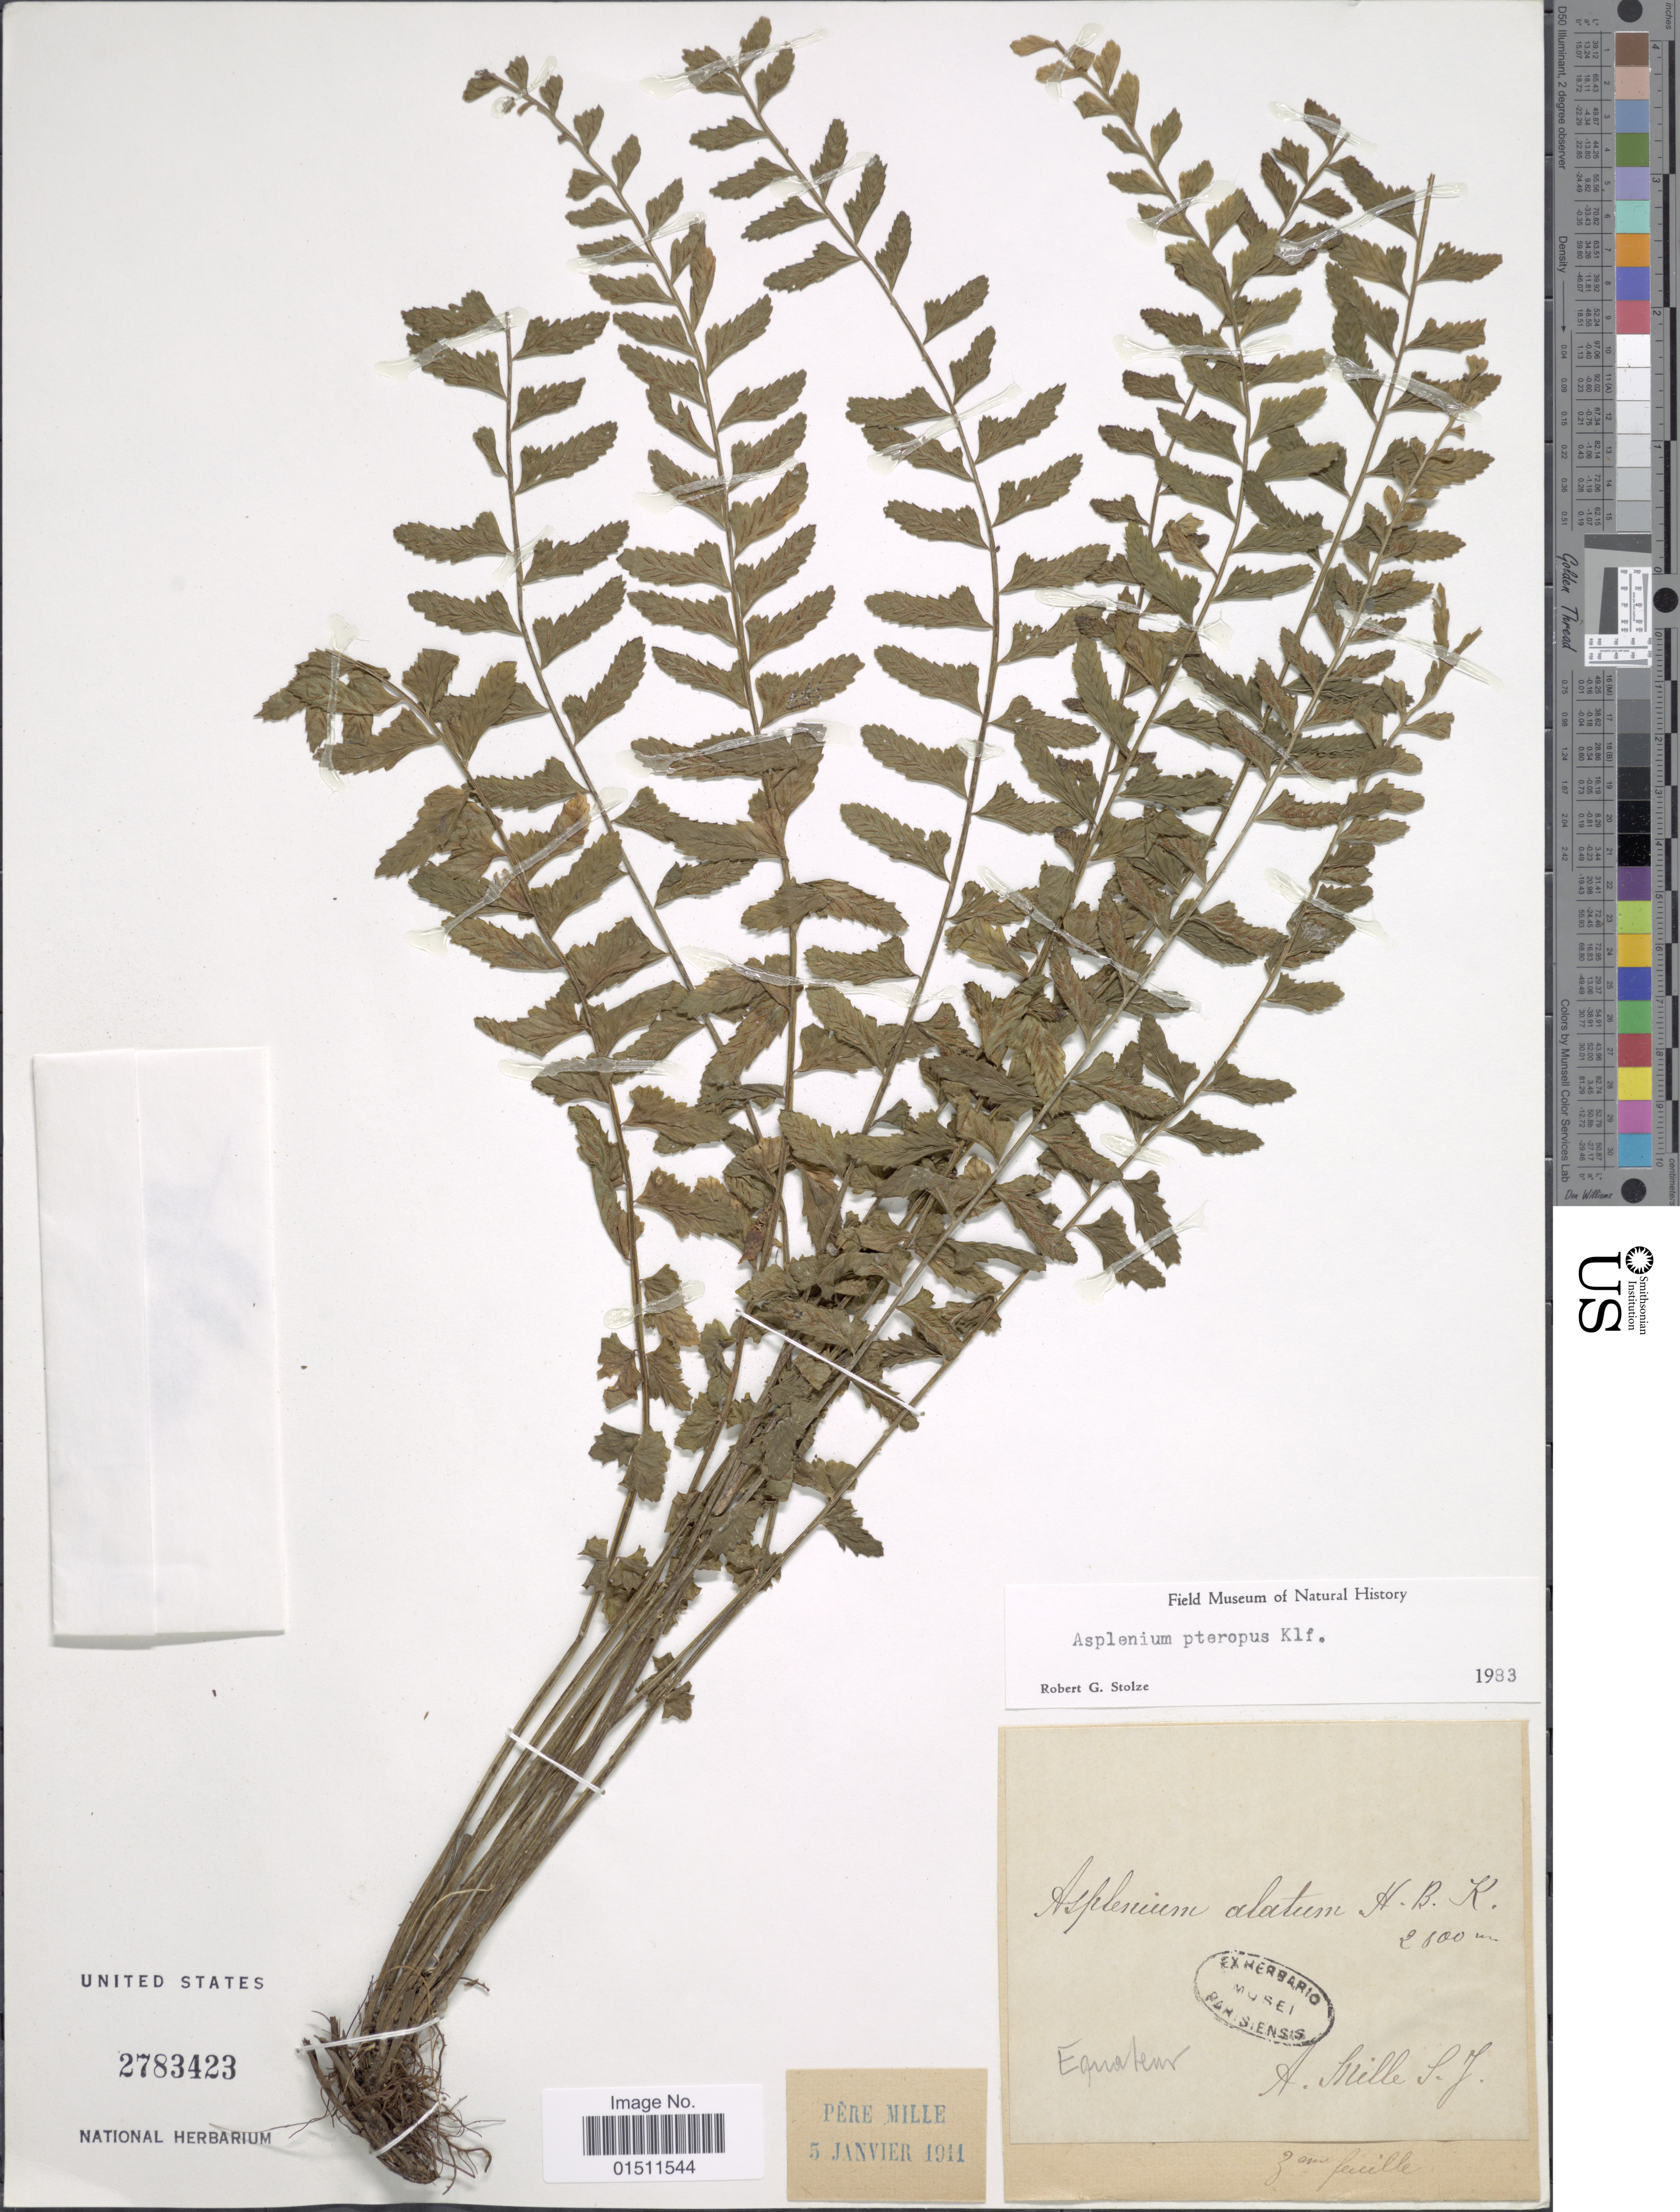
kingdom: Plantae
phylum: Tracheophyta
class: Polypodiopsida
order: Polypodiales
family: Aspleniaceae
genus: Asplenium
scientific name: Asplenium macrodon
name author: Fée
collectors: A. Mille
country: Ecuador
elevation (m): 2800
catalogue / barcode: US 2783423